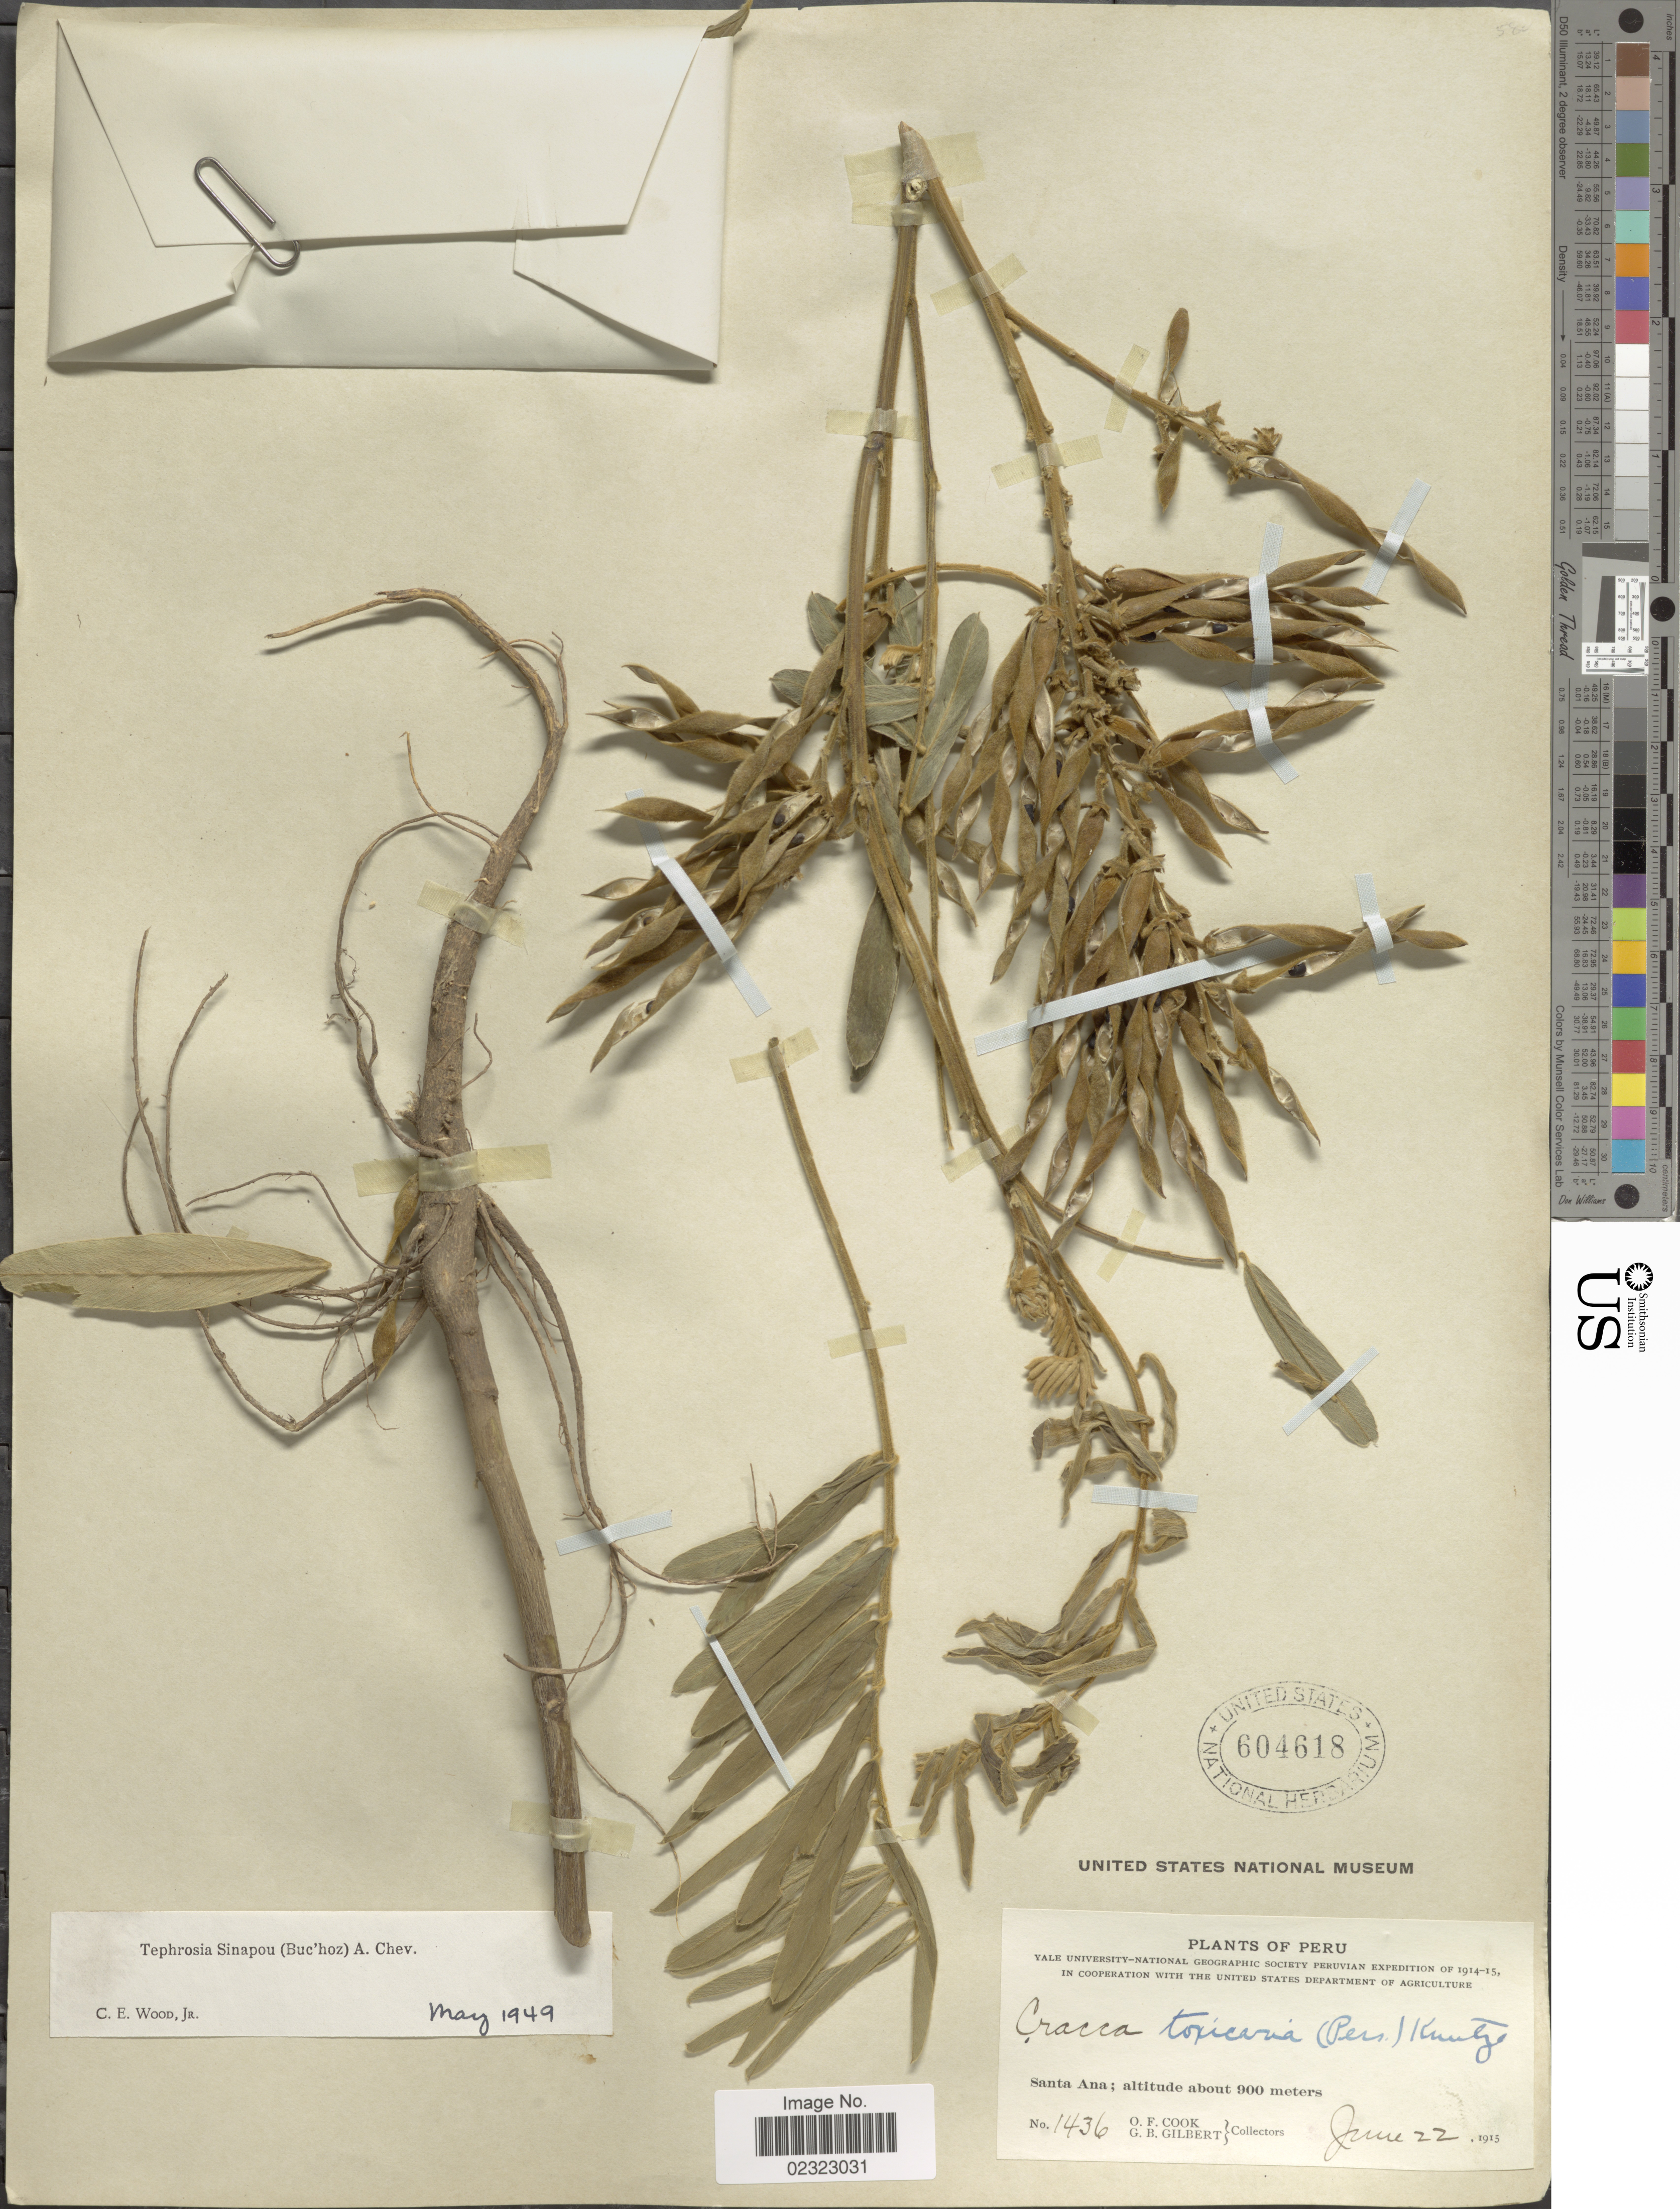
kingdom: Plantae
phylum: Tracheophyta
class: Magnoliopsida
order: Fabales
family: Fabaceae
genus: Tephrosia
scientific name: Tephrosia sinapou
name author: (Buc'hoz) A. Chev.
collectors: O. F. Cook & G. B. Gilbert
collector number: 1436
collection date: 1915-06-22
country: Peru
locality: Santa Ana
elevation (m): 900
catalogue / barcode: US 604618